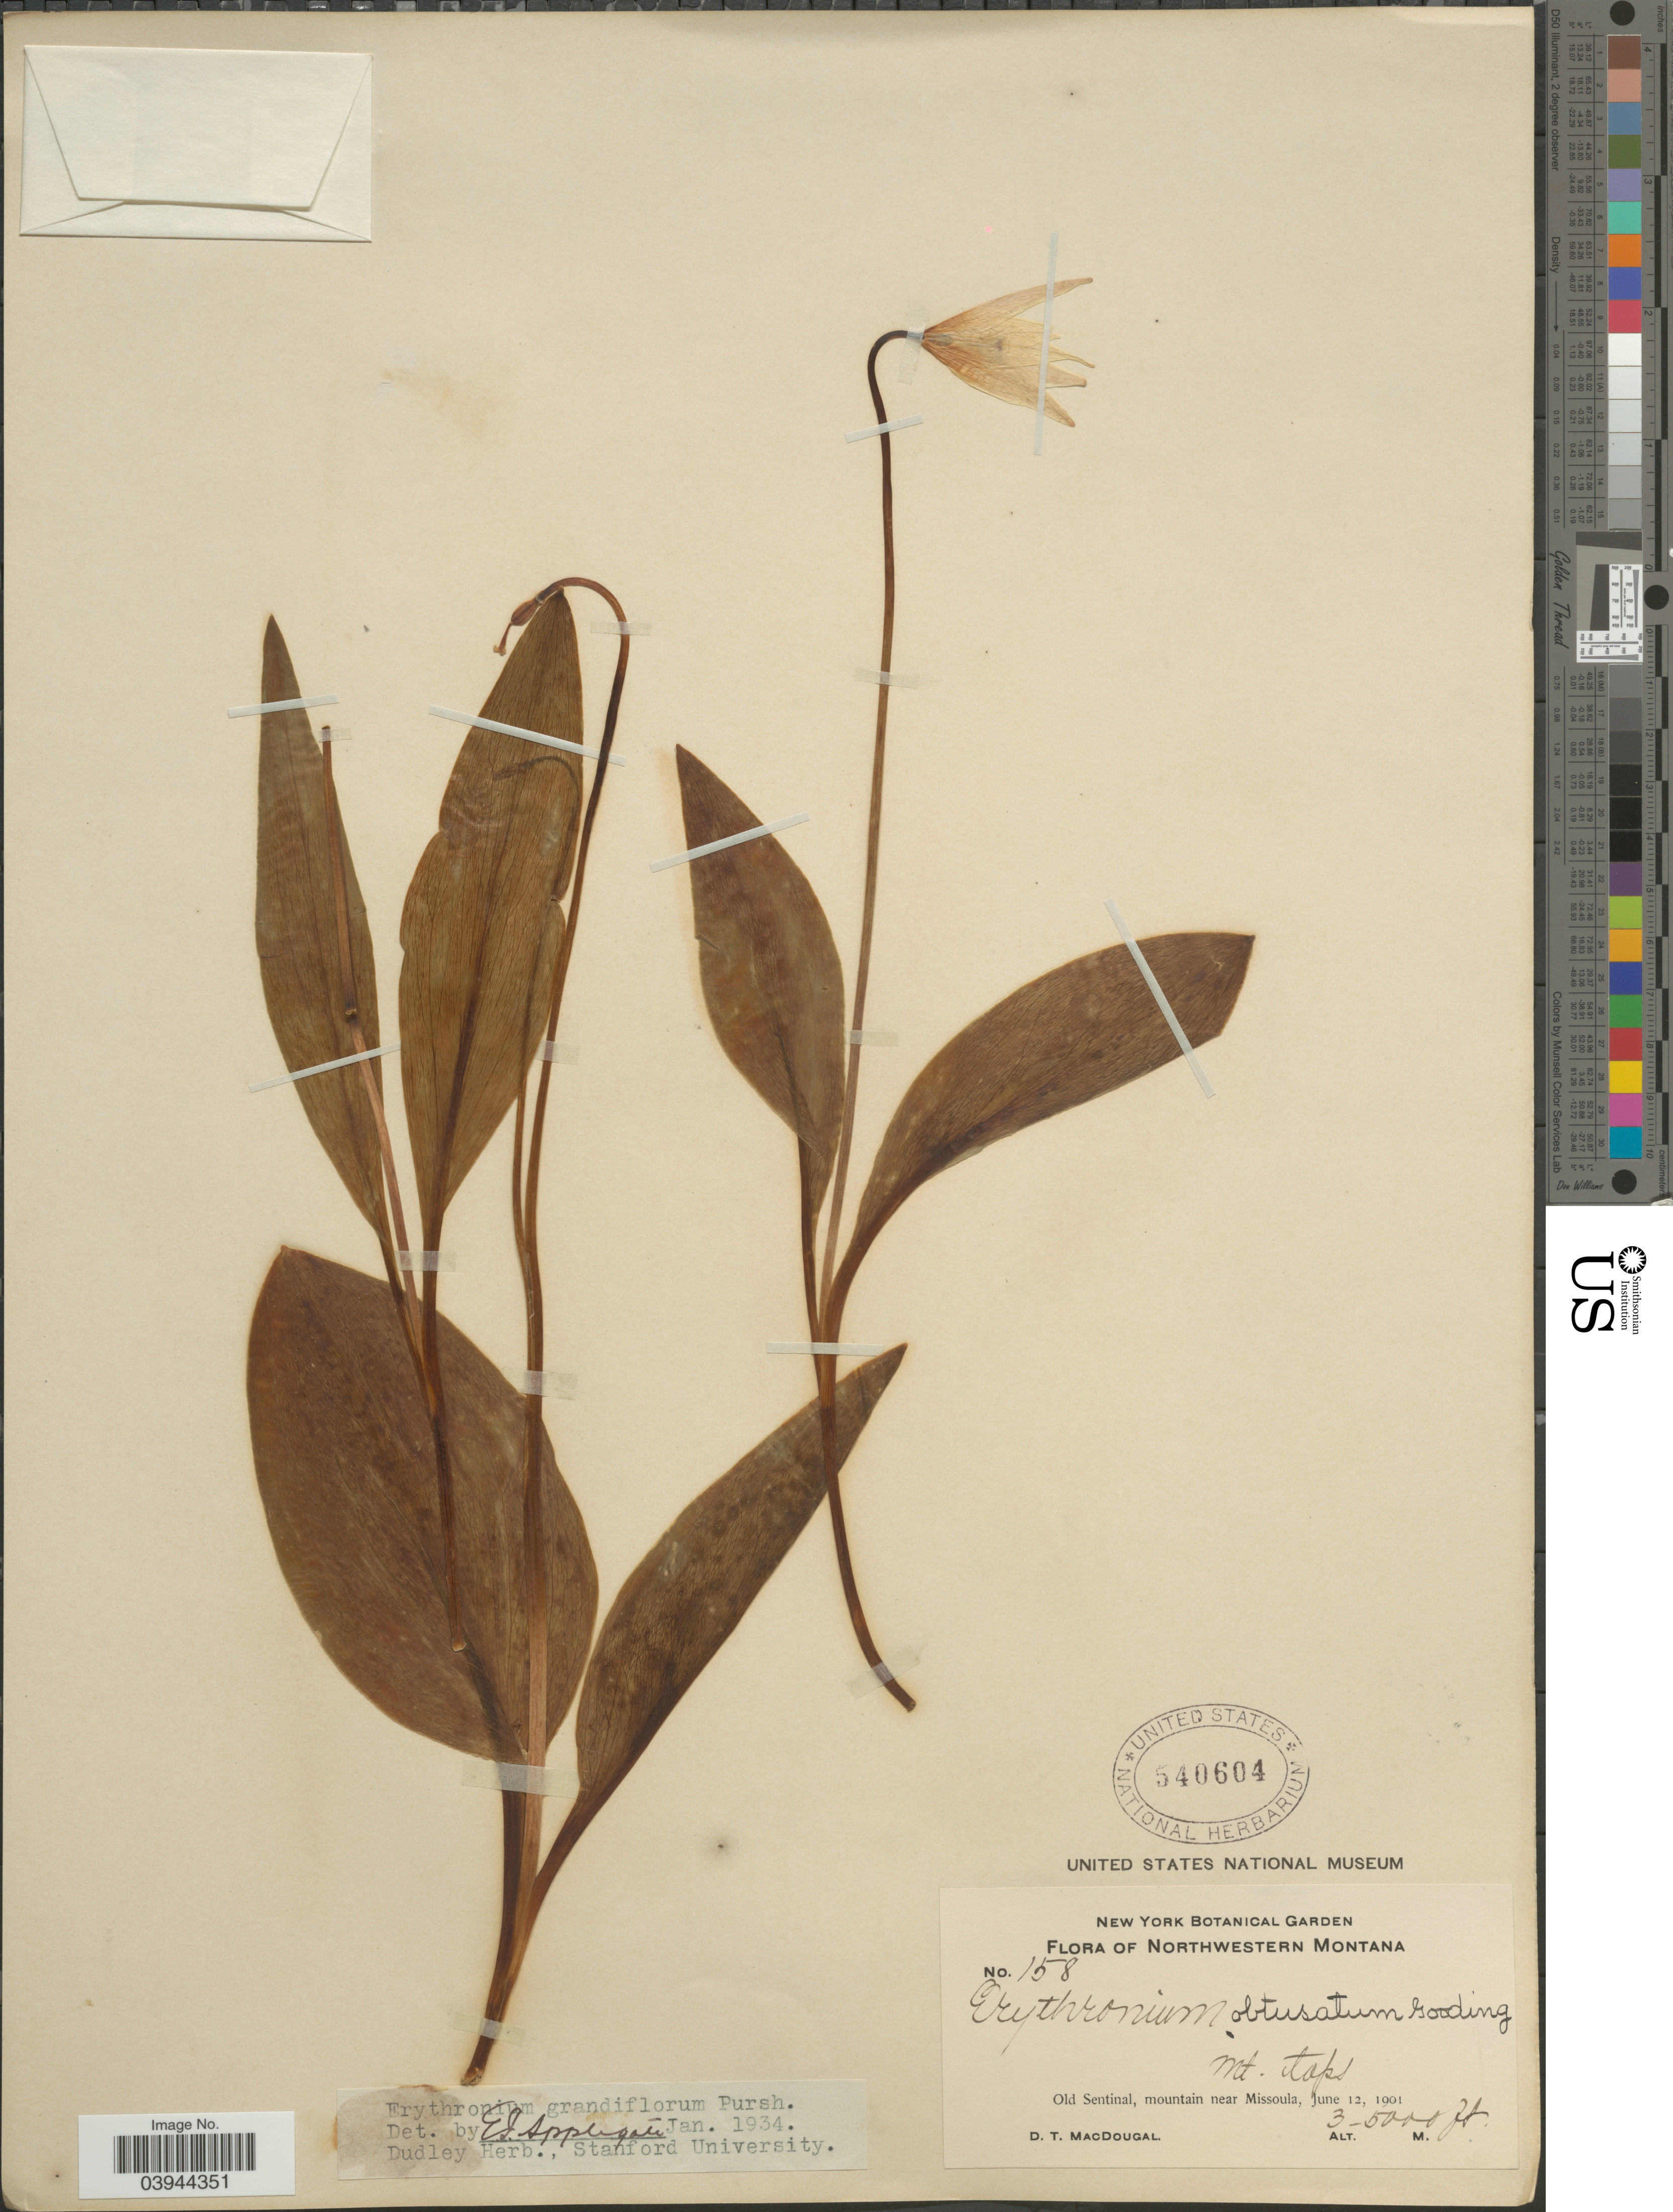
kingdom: Plantae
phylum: Tracheophyta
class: Liliopsida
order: Liliales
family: Liliaceae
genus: Erythronium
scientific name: Erythronium grandiflorum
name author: Pursh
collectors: D. T. MacDougal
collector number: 158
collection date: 1901-06-12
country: United States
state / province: Montana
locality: Northwestern Montana. Old Sentinal, mountain near Missoula.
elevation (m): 914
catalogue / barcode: US 540604